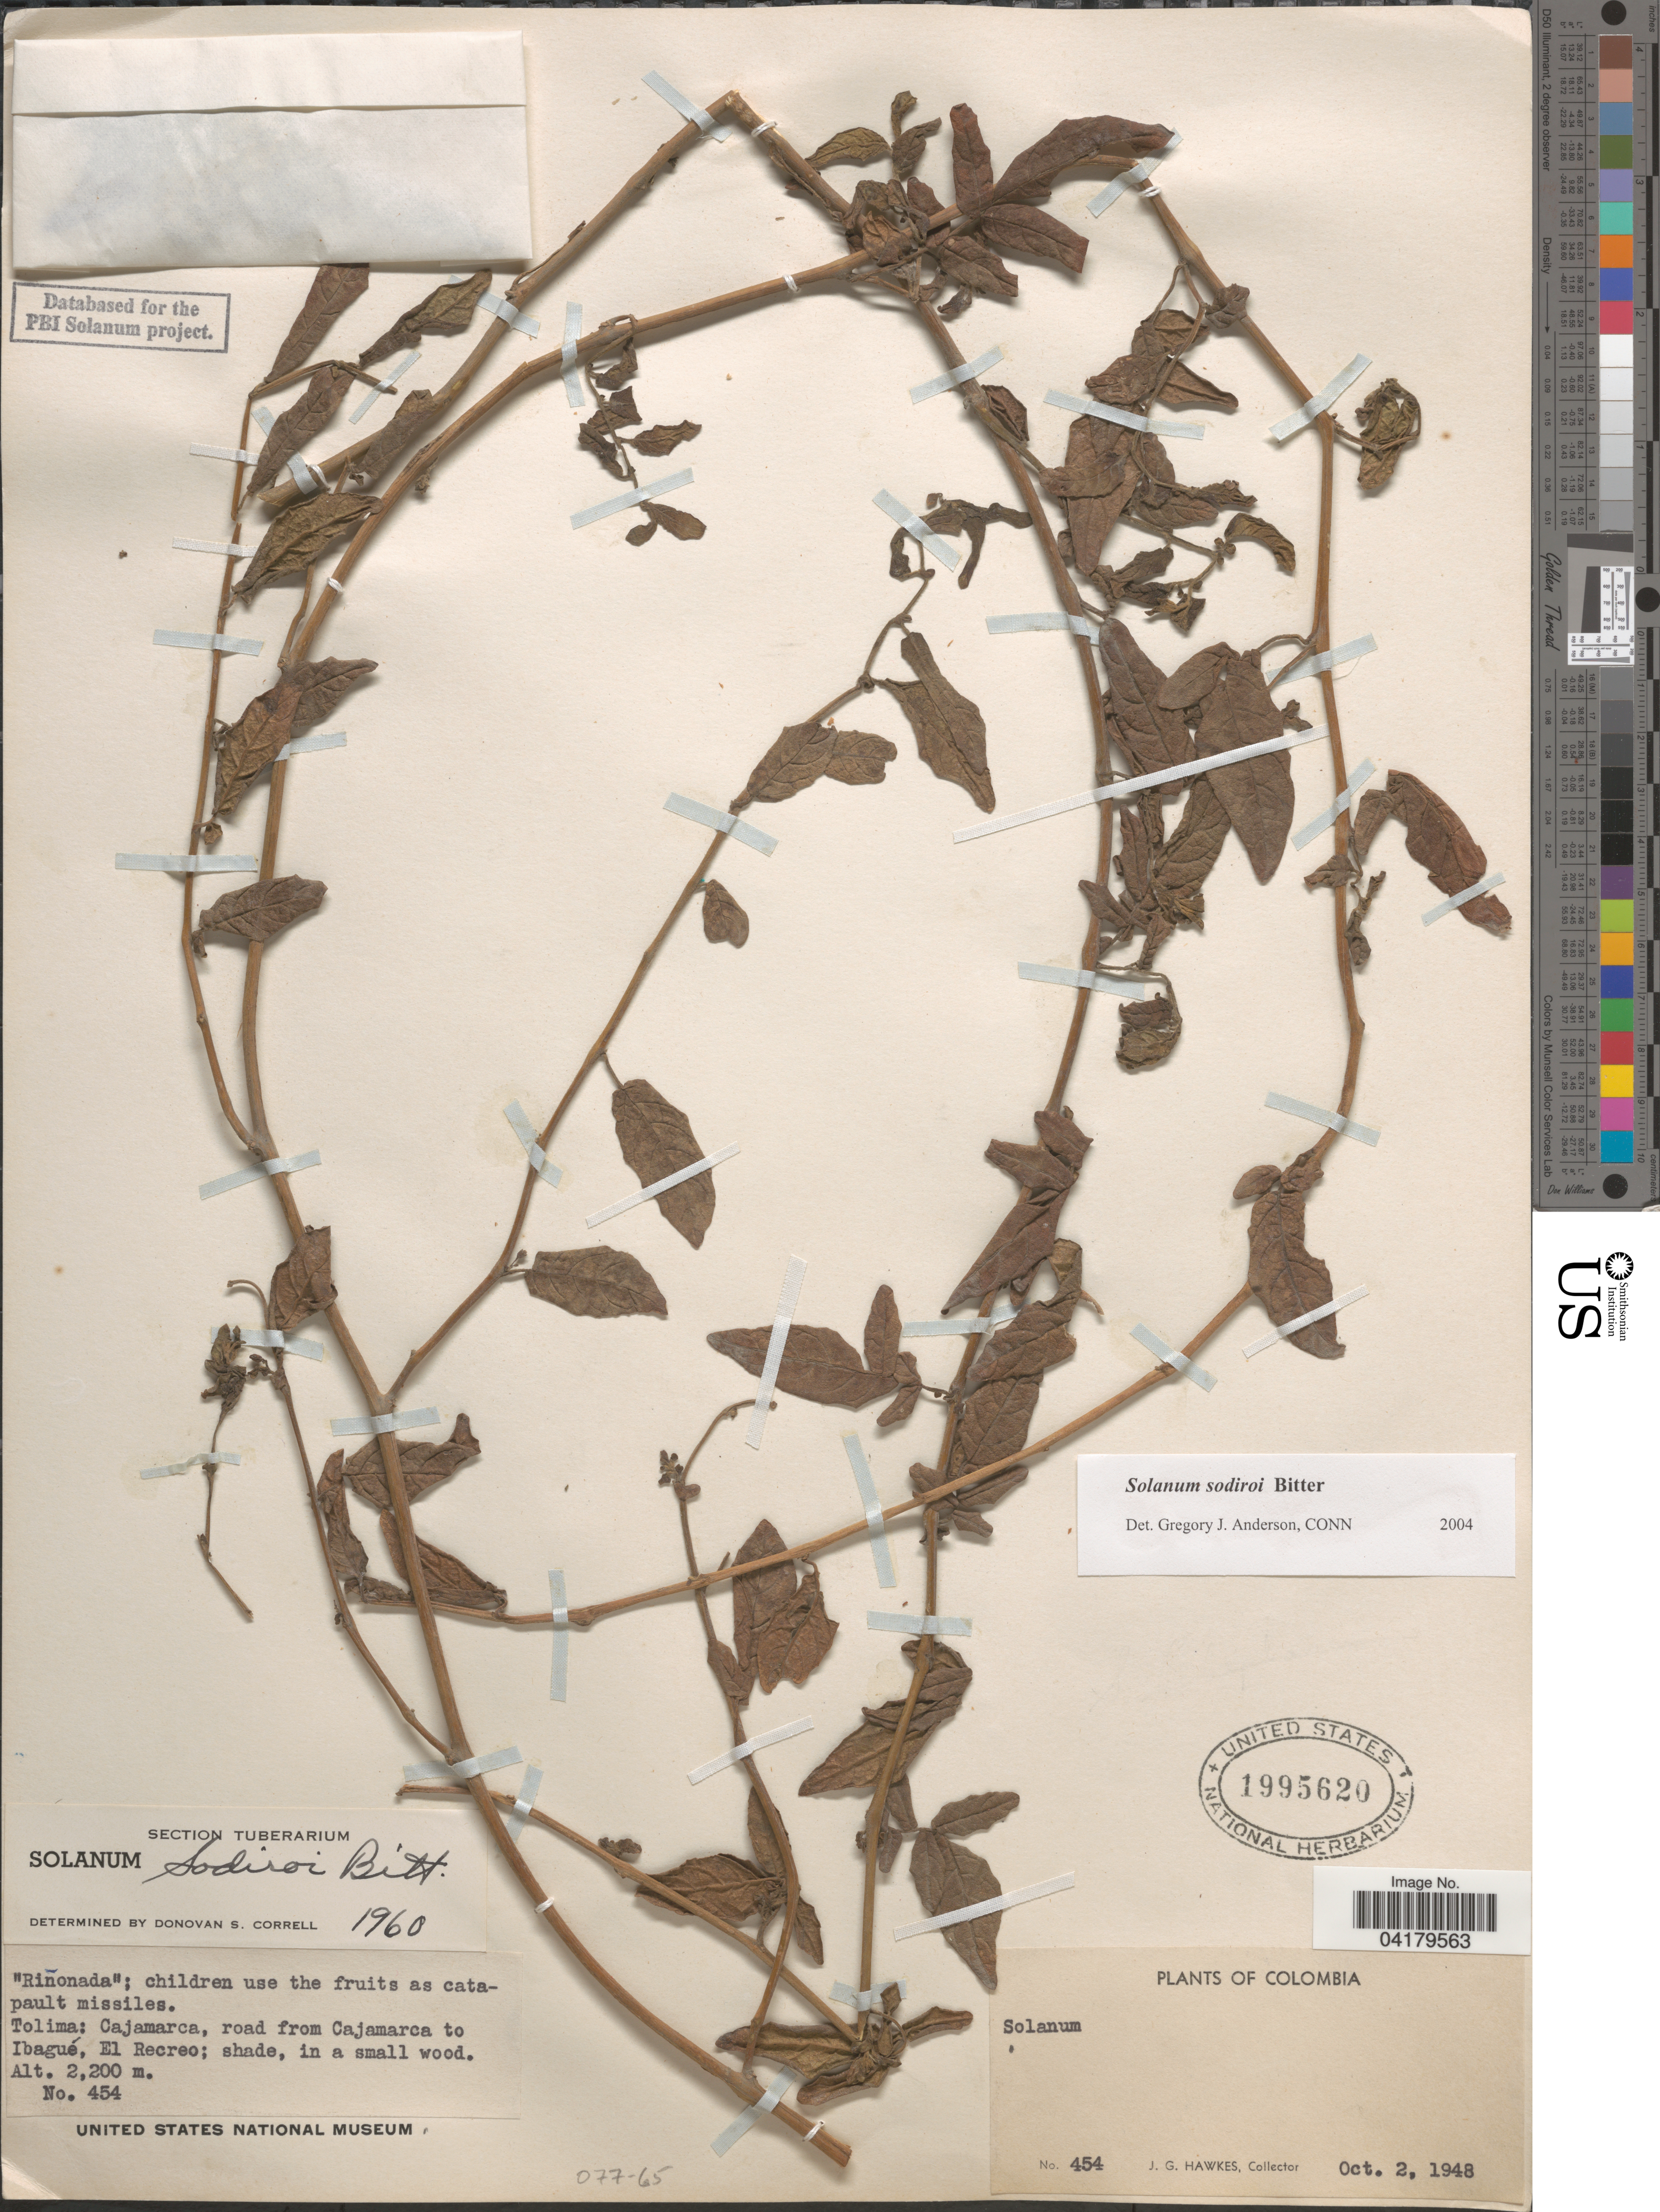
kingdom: Plantae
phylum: Tracheophyta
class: Magnoliopsida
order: Solanales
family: Solanaceae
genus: Solanum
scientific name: Solanum sodiroi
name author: Bitter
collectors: J. Hawkes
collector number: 454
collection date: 1948-10-02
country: Colombia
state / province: Tolima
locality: Cajamarca, road from Cajamarca to Ibagué, El Recreo.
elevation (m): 2200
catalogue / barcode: US 1995620